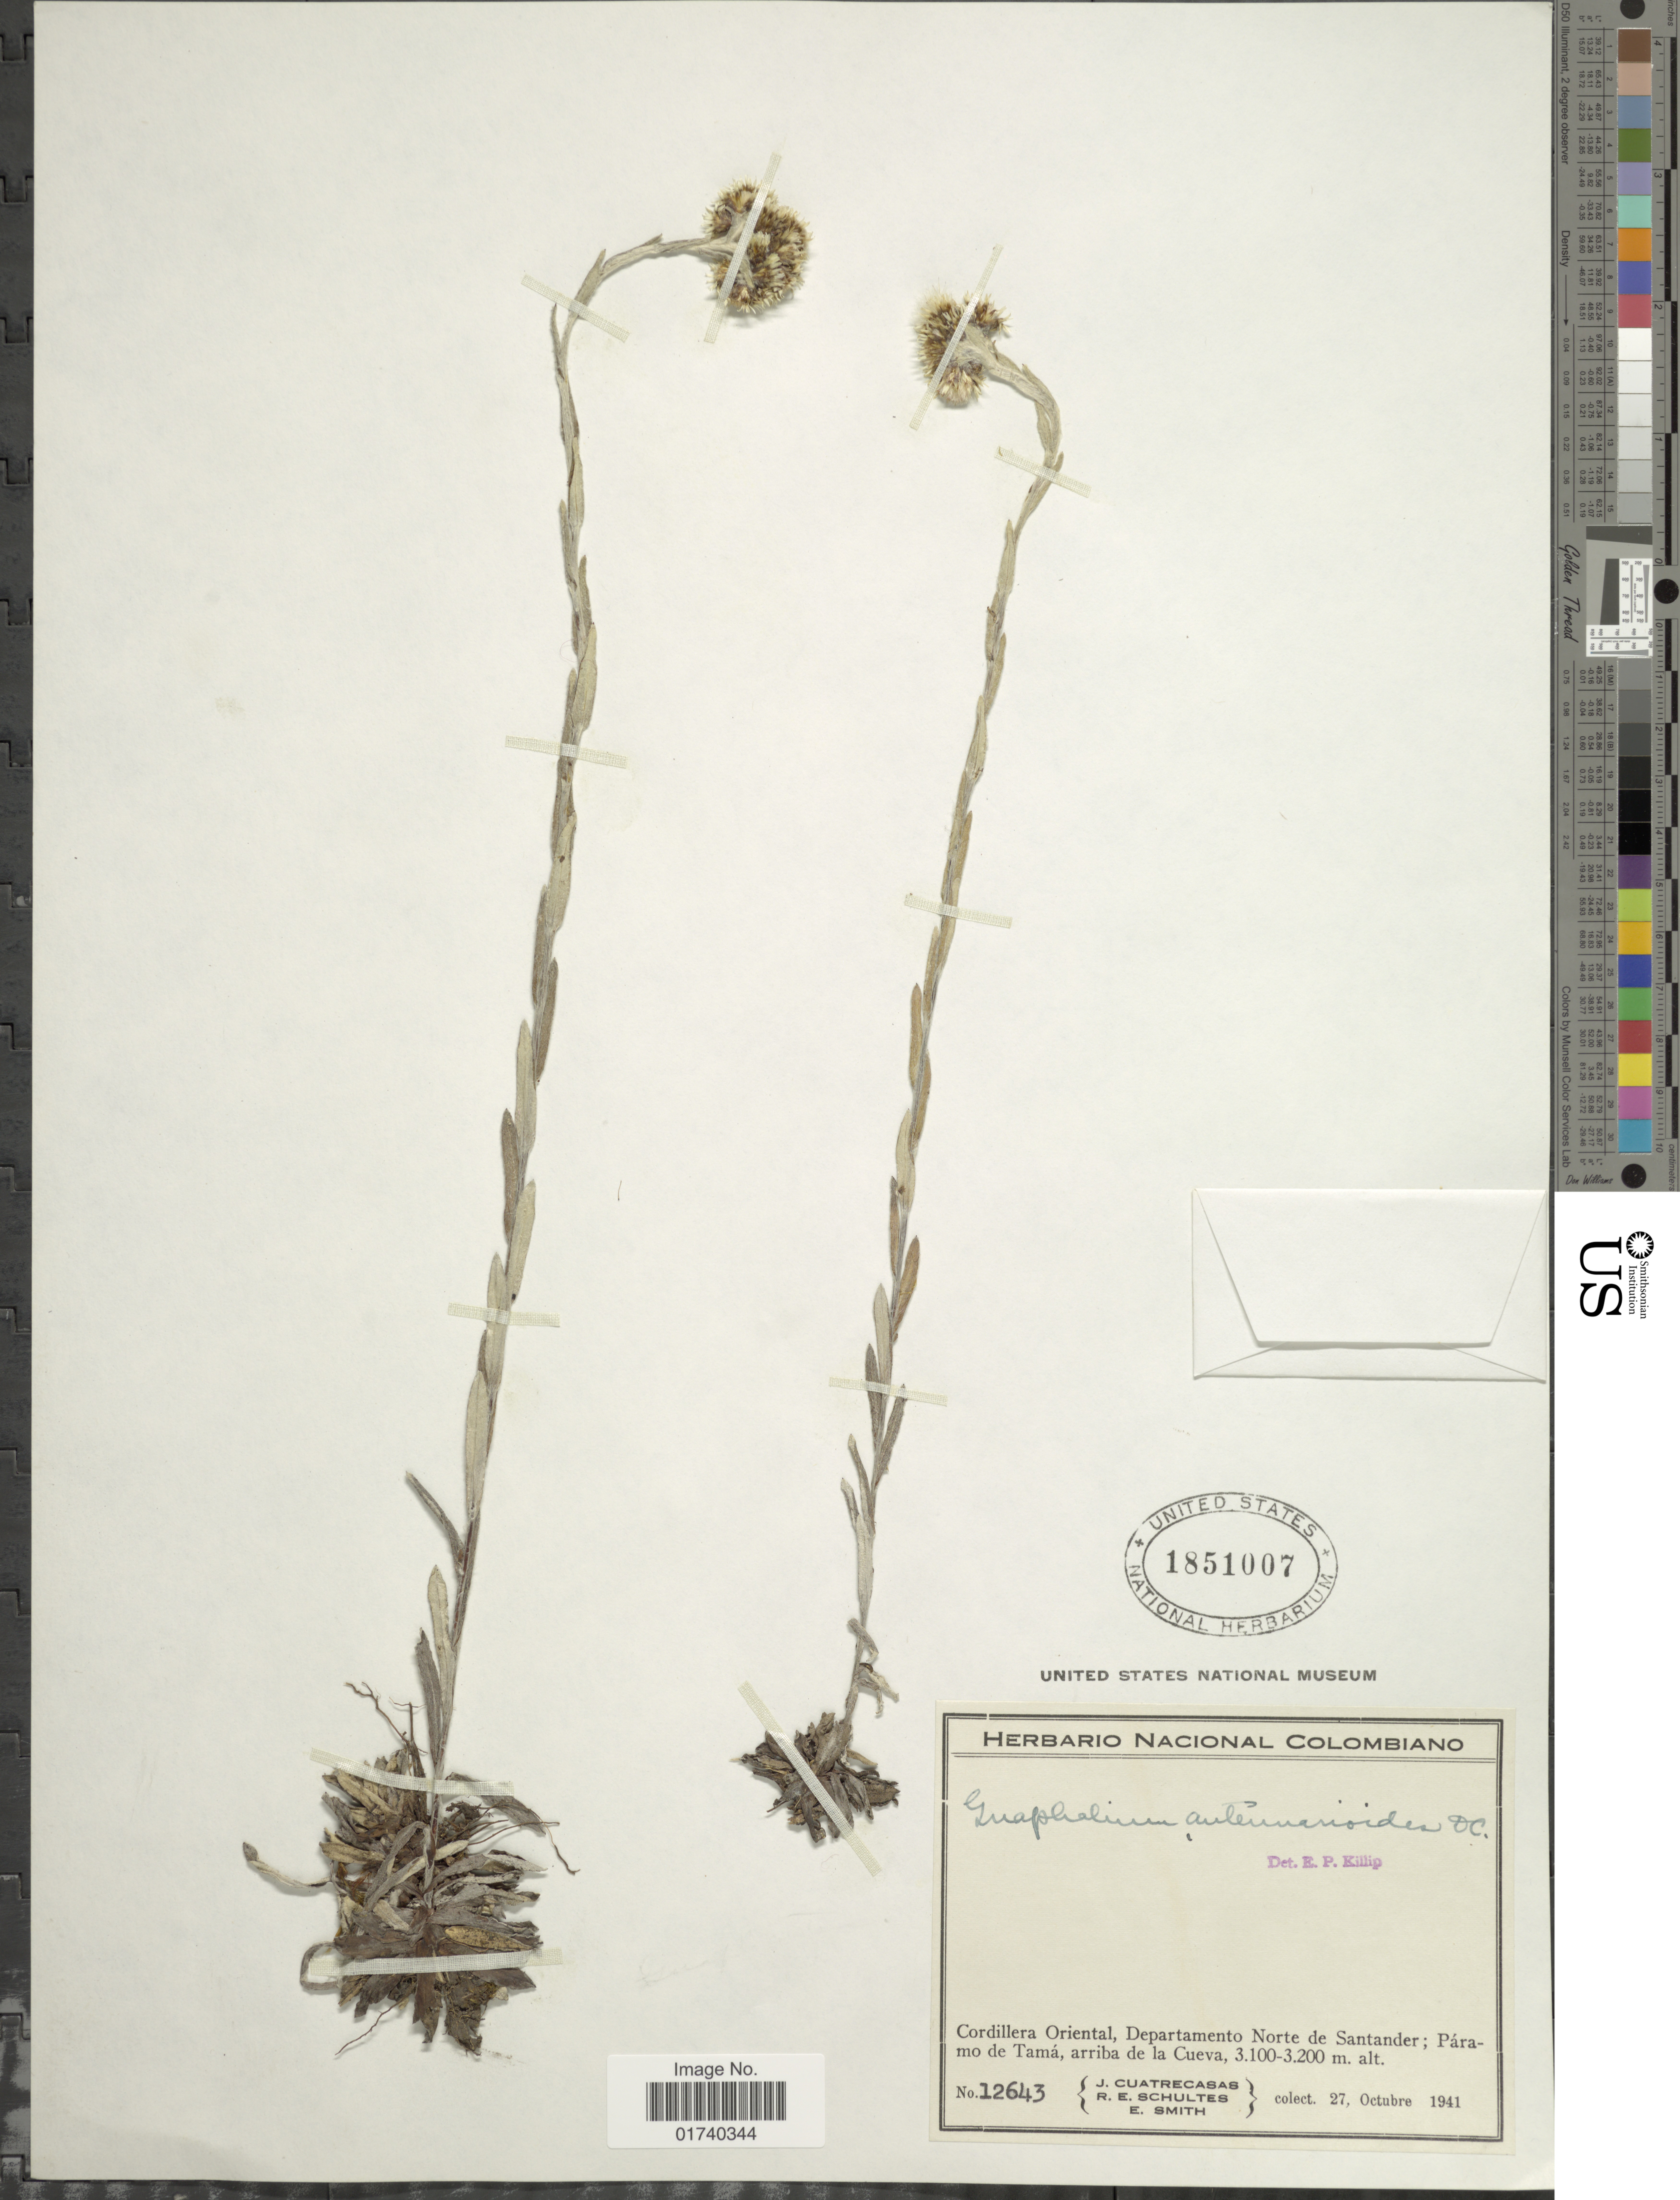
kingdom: Plantae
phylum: Tracheophyta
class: Magnoliopsida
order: Asterales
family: Asteraceae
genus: Chryselium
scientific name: Chryselium gnaphalioides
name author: (Kunth) Urtubey & S.E. Freire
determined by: Nesom, Guy L.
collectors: J. Cuatrecasas, R. E. Schultes & C. E. Smith Jr.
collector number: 12643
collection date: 1941-10-27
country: Colombia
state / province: Norte de Santander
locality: Cordillera Orientals, Departemento Norte de Santander, Paramo de Tama, arriba de la Cueva.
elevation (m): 3100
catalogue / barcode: US 1851007